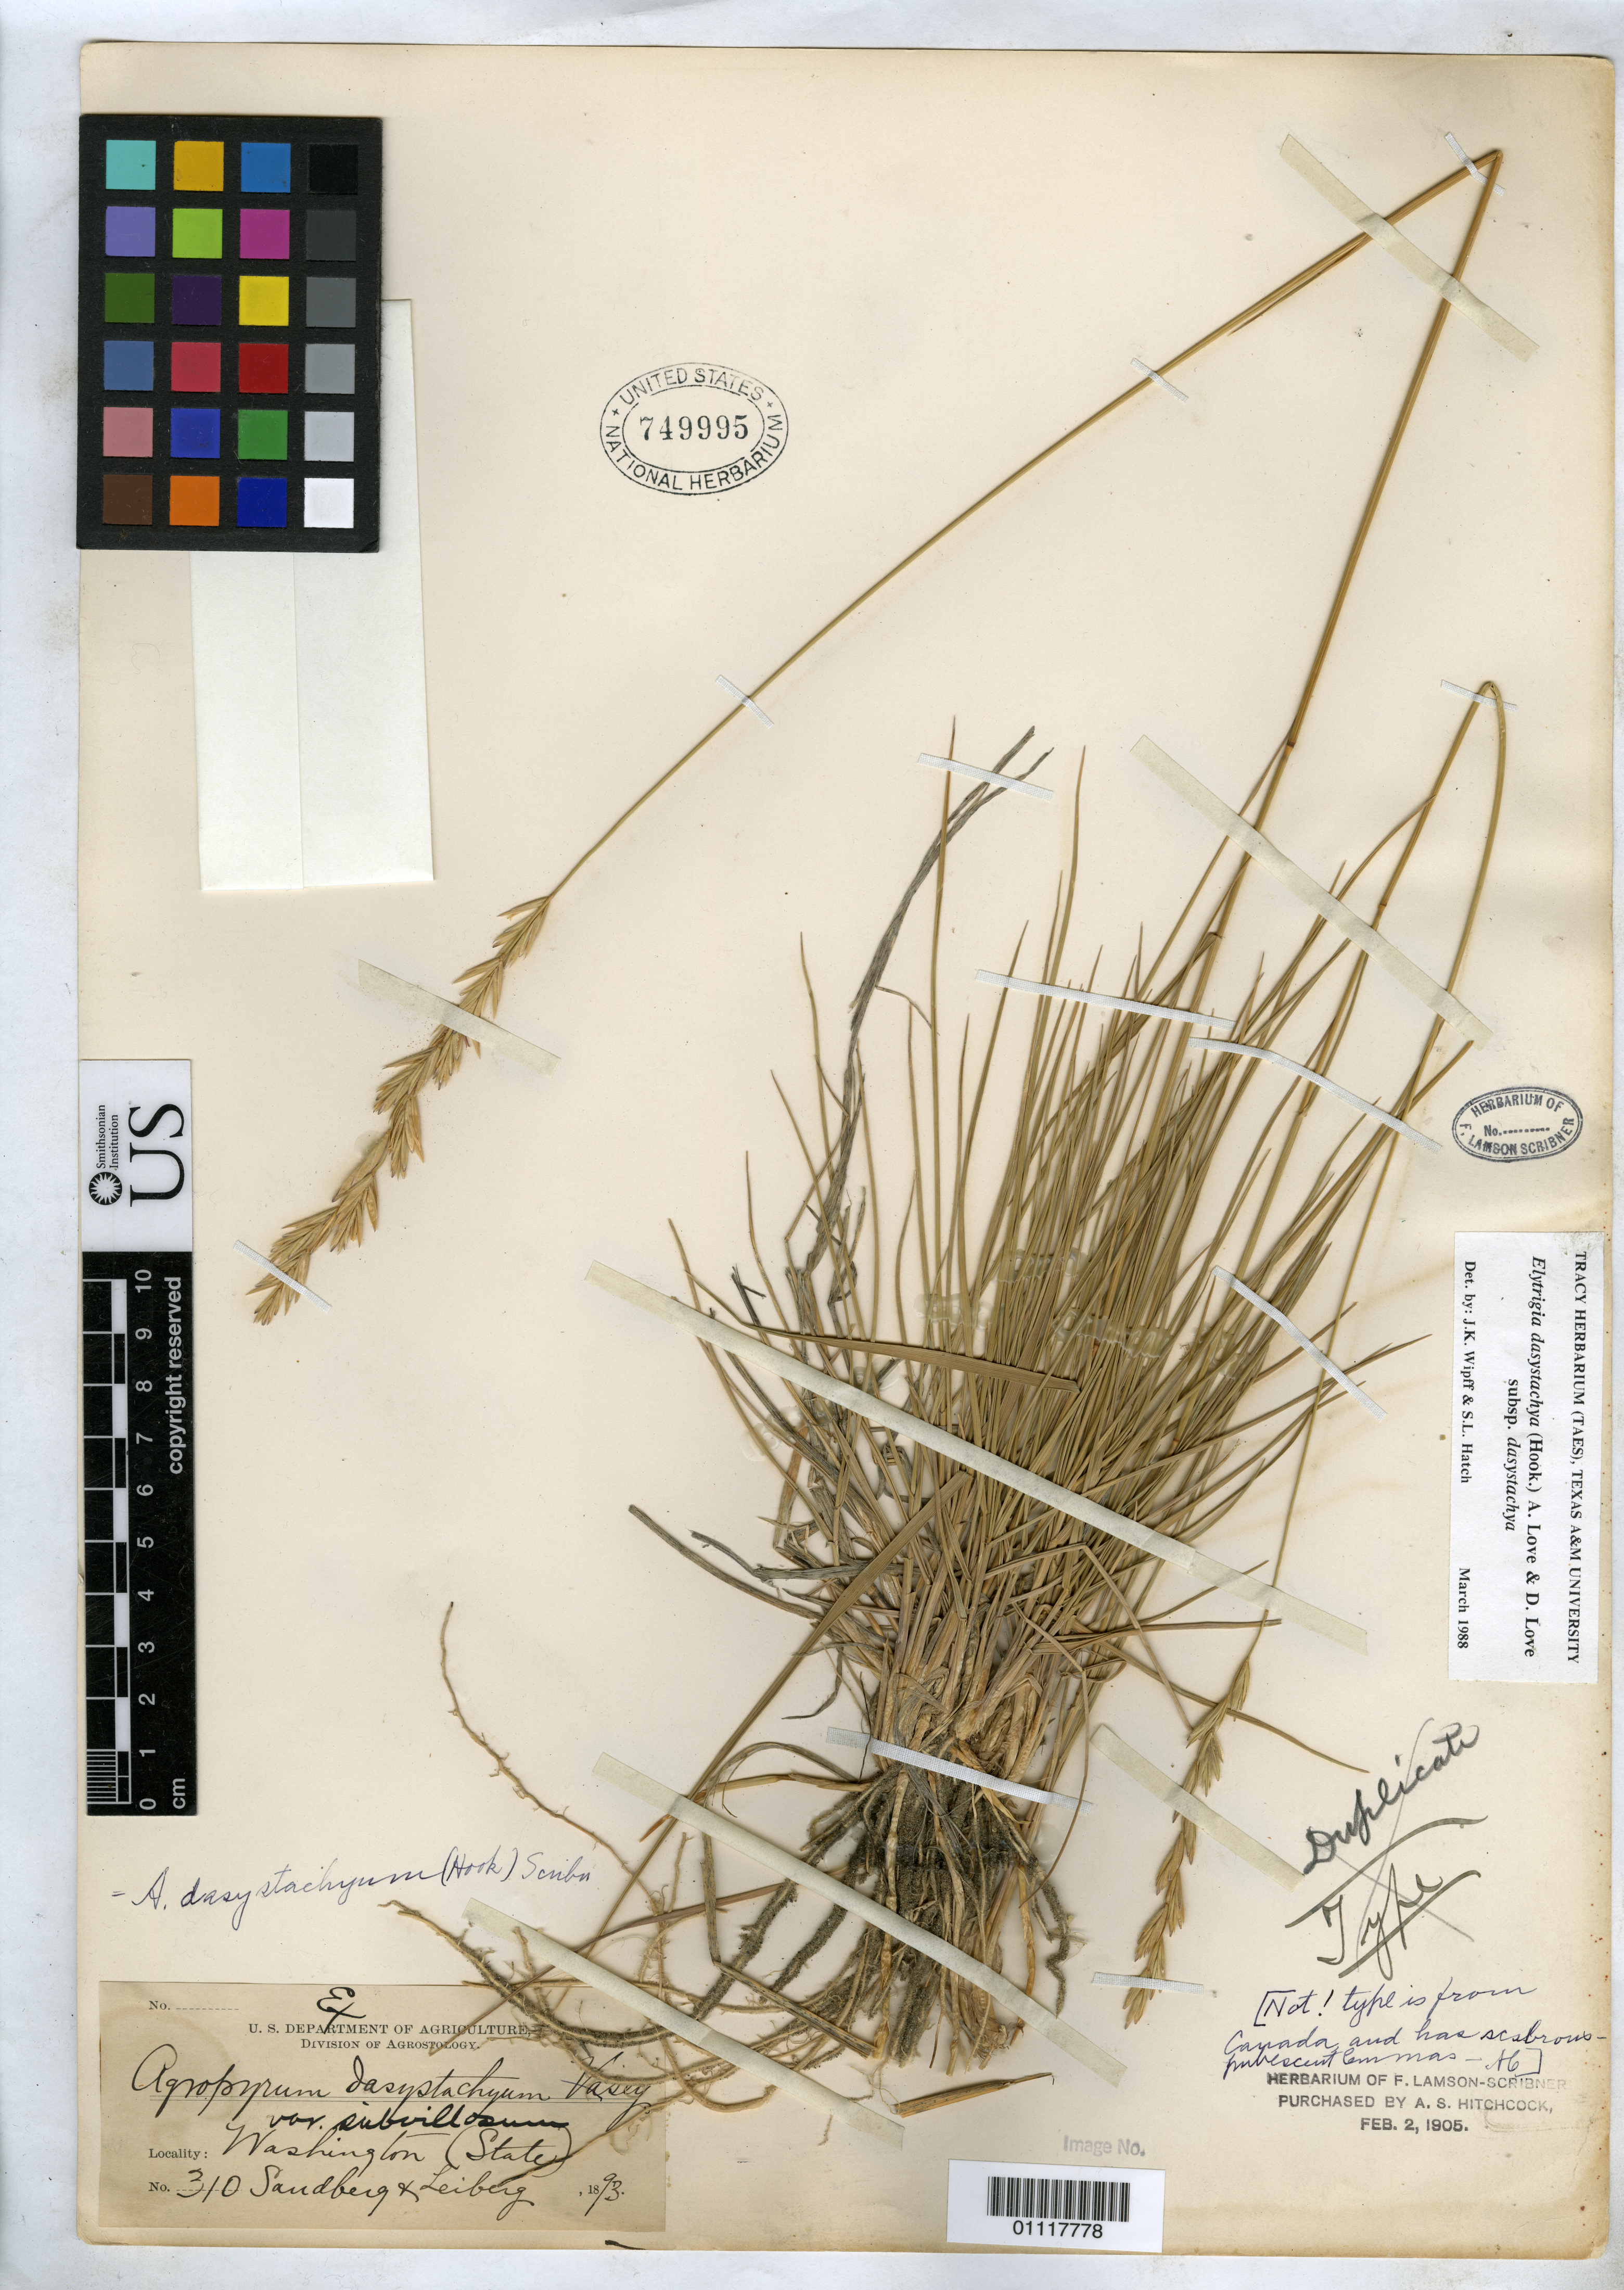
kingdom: Plantae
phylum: Tracheophyta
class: Liliopsida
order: Poales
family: Poaceae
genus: Elytrigia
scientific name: Elytrigia dasystachya subsp. dasystachya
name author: (Hook.) Á. Löve & D. Löve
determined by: Wipff, J. K.; Hatch, S. L.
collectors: J. H. Sandberg & J. Leiberg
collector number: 310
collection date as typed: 1893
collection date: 1893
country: United States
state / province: Washington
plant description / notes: Annotated as "dupl. Type" of Agropyron dasystachyum var. subvillosum but that is a combination based on Triticum repens var. subvillosum Hook., and this is not a type of that name.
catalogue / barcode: US 749995